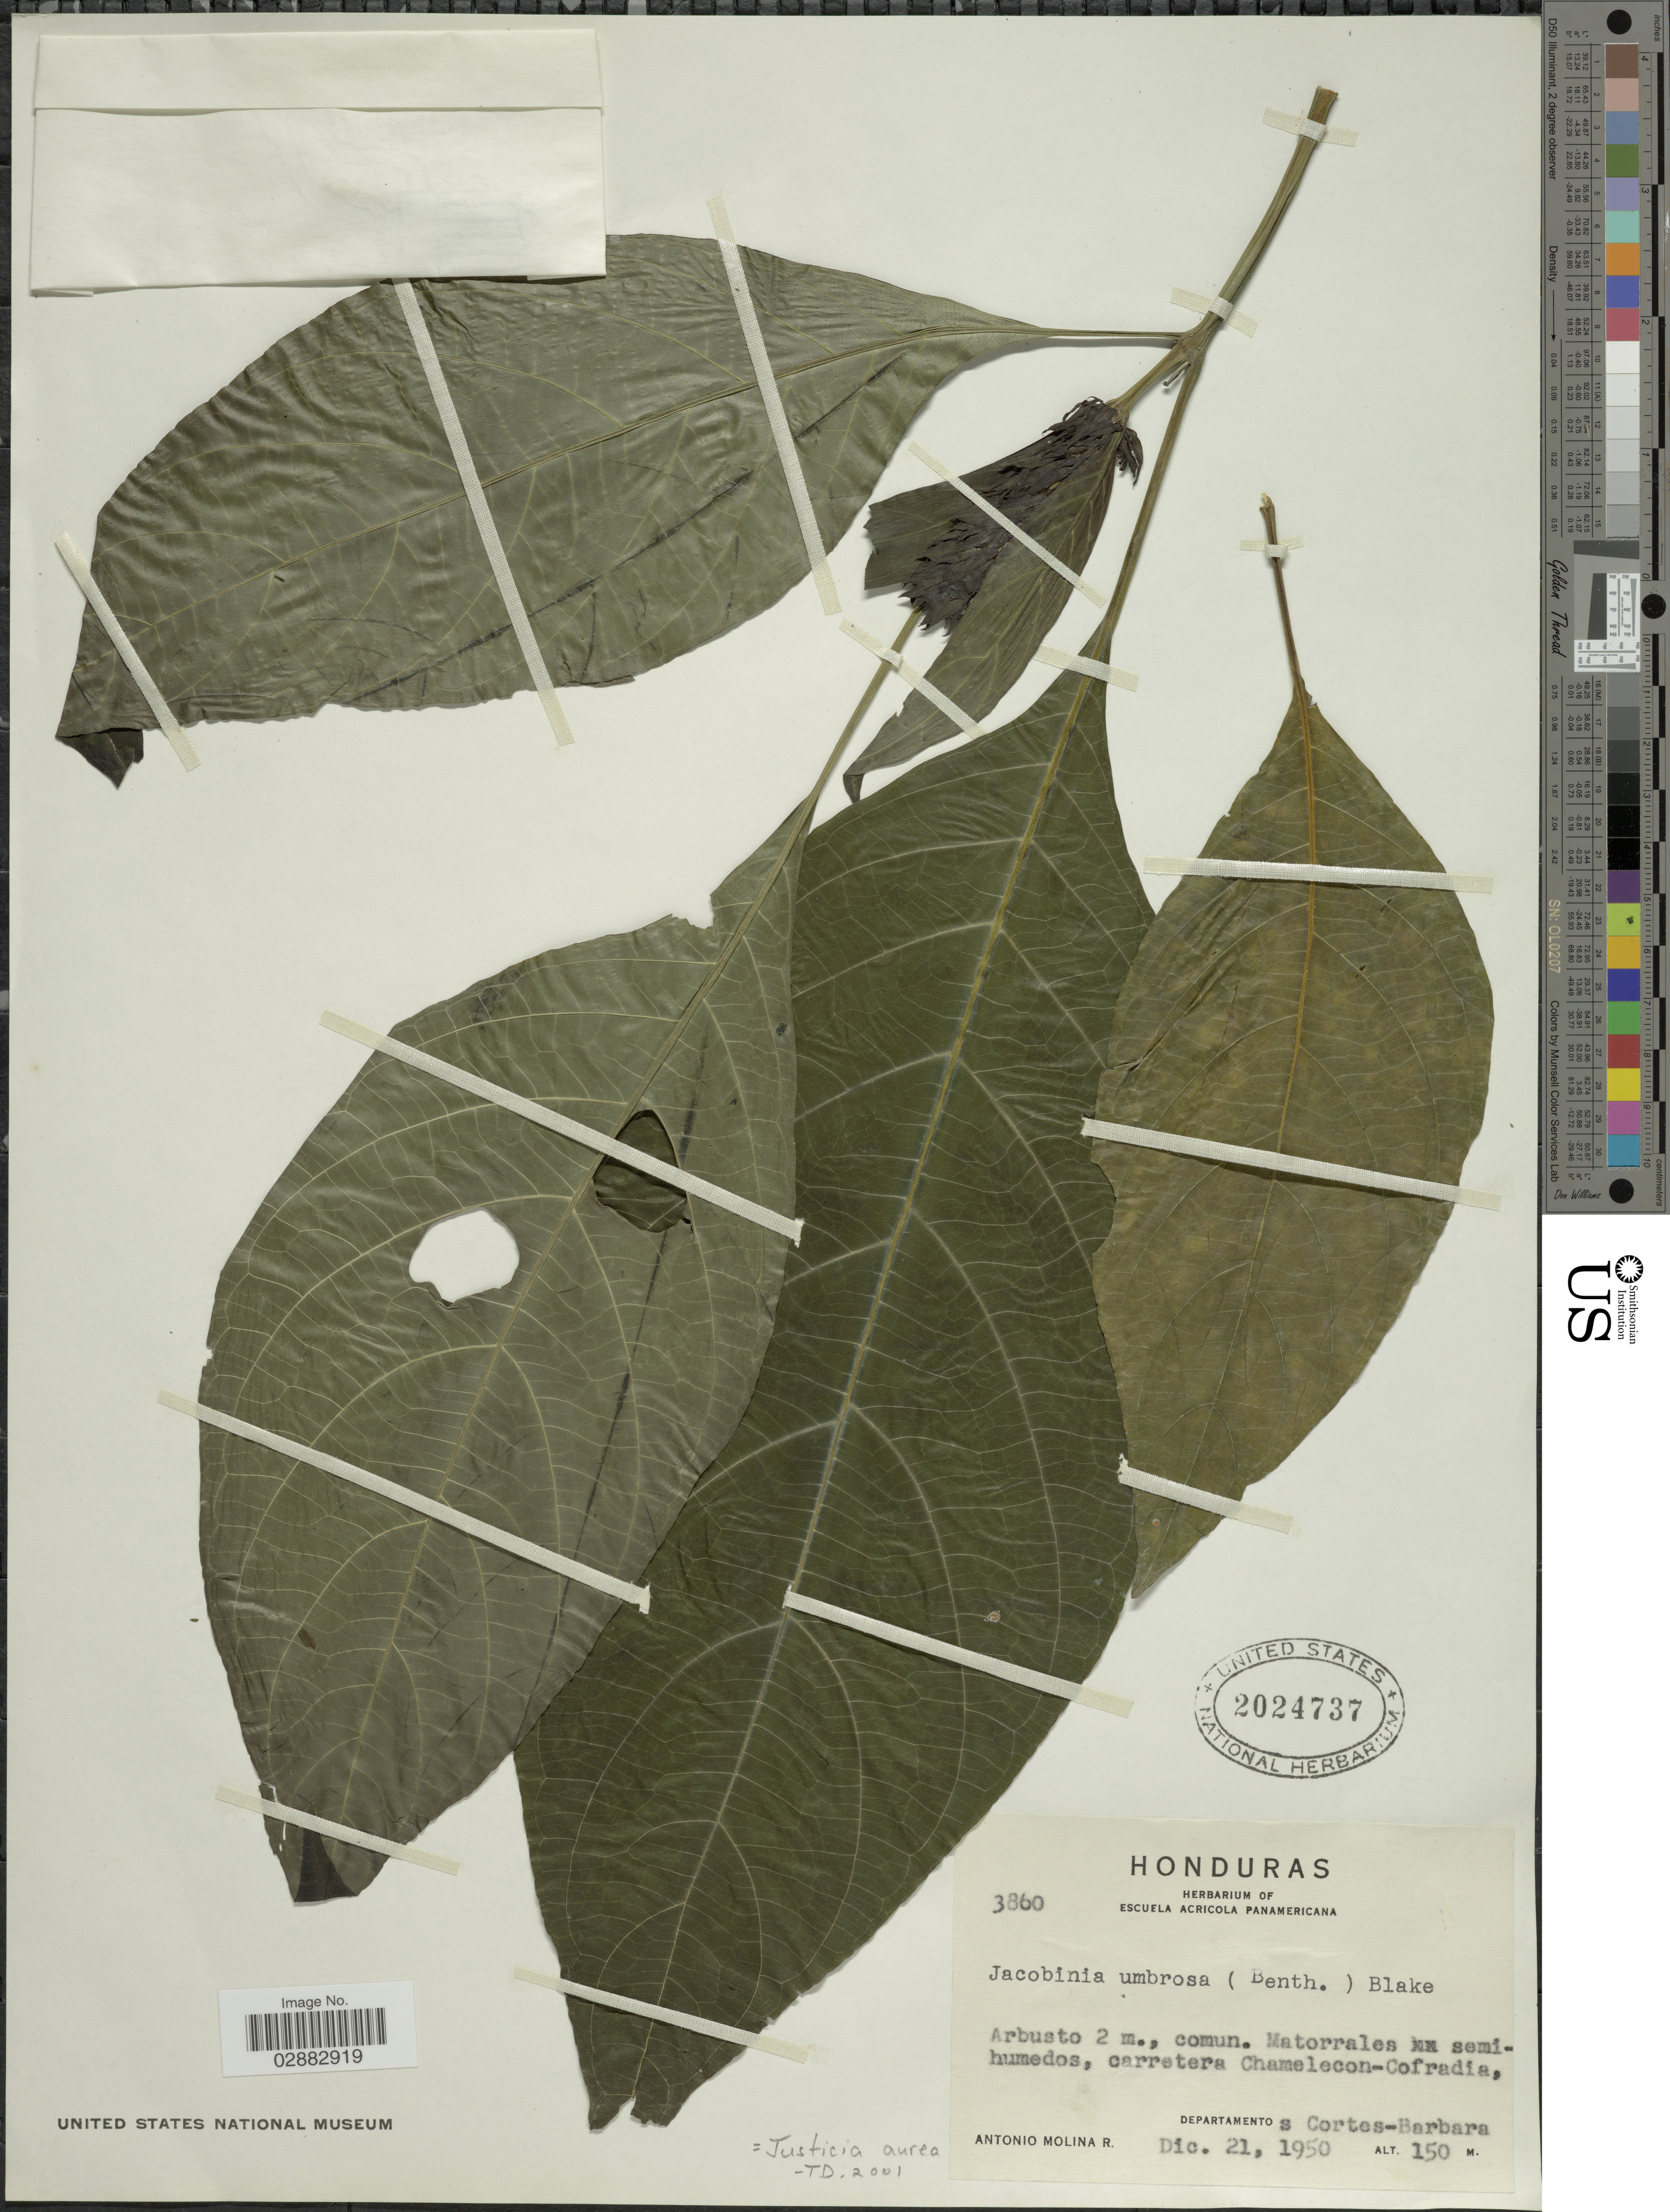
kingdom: Plantae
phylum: Tracheophyta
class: Magnoliopsida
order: Lamiales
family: Acanthaceae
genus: Jacobinia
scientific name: Jacobinia umbrosa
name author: (Benth.) S.F. Blake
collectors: A. Molina R.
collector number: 3860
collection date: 1950-12-21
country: Honduras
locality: Carretera Chamelecon-Cofradia, Departamentos Cortes-Barbara.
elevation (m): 150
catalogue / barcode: US 2024737